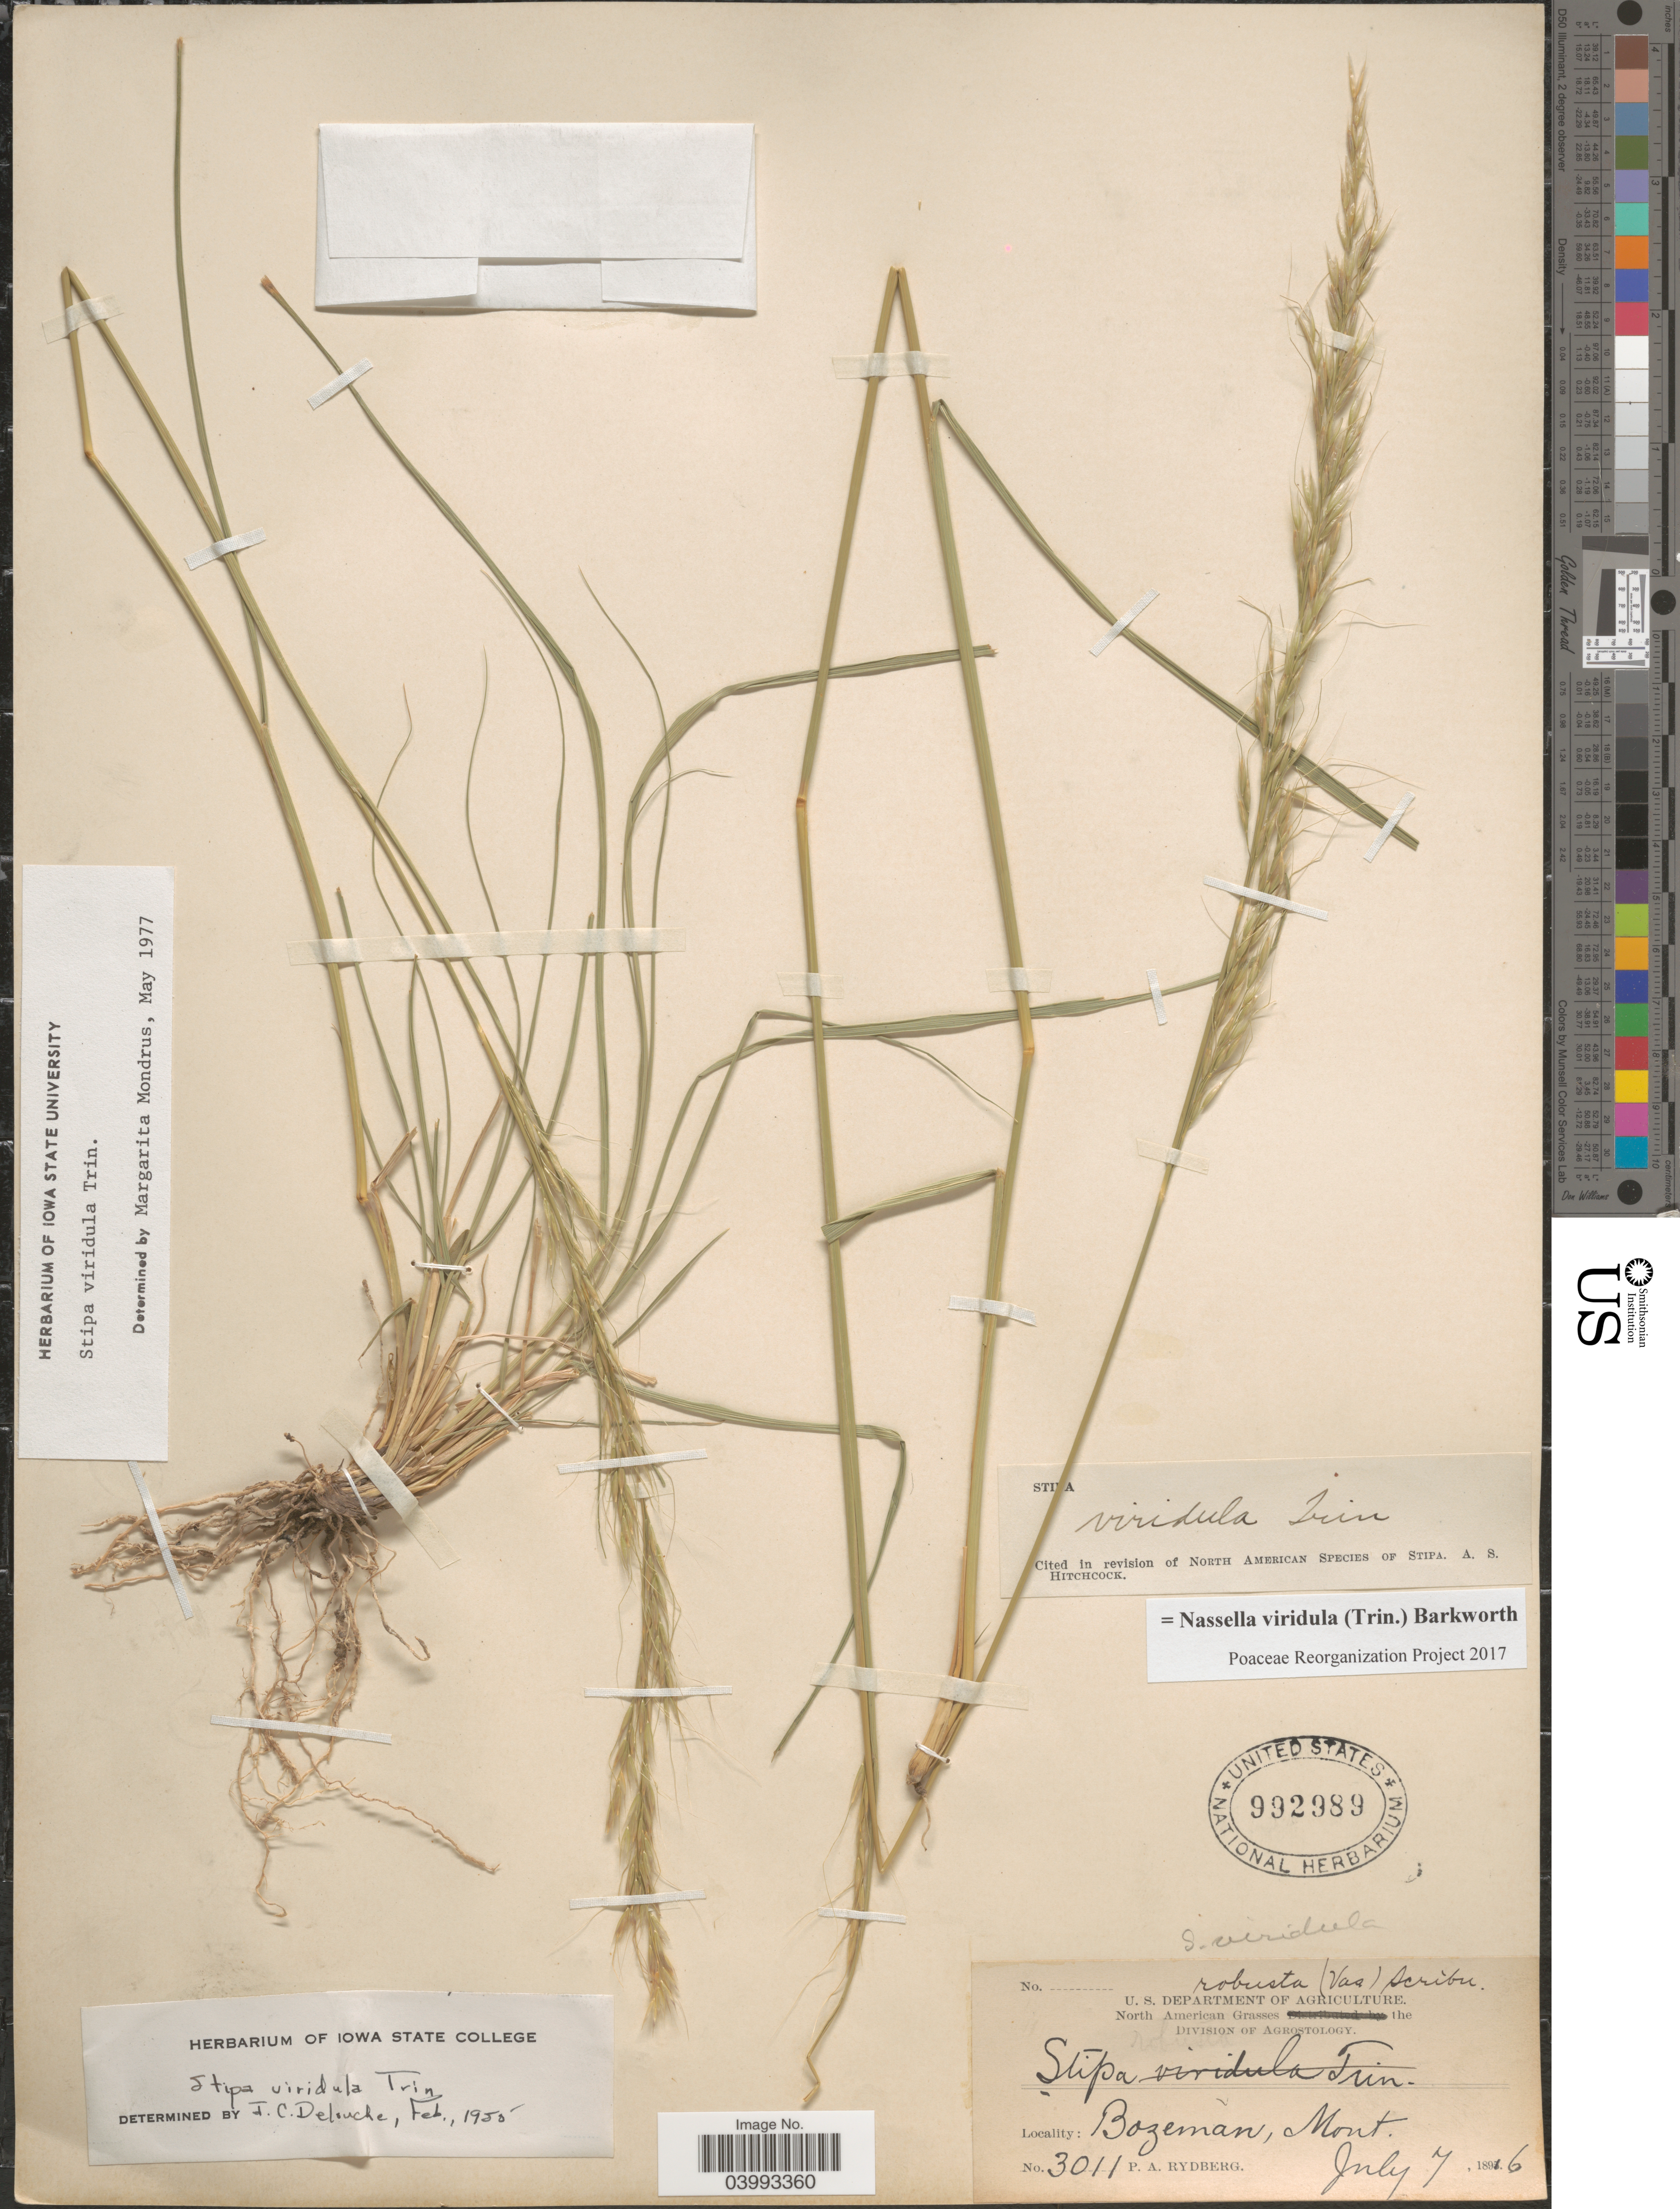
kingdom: Plantae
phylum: Tracheophyta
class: Liliopsida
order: Poales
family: Poaceae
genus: Nassella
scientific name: Nassella viridula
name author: (Trin.) Barkworth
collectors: P. A. Rydberg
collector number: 3011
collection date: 1896-07-07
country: United States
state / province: Montana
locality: Bozeman.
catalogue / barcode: US 992989